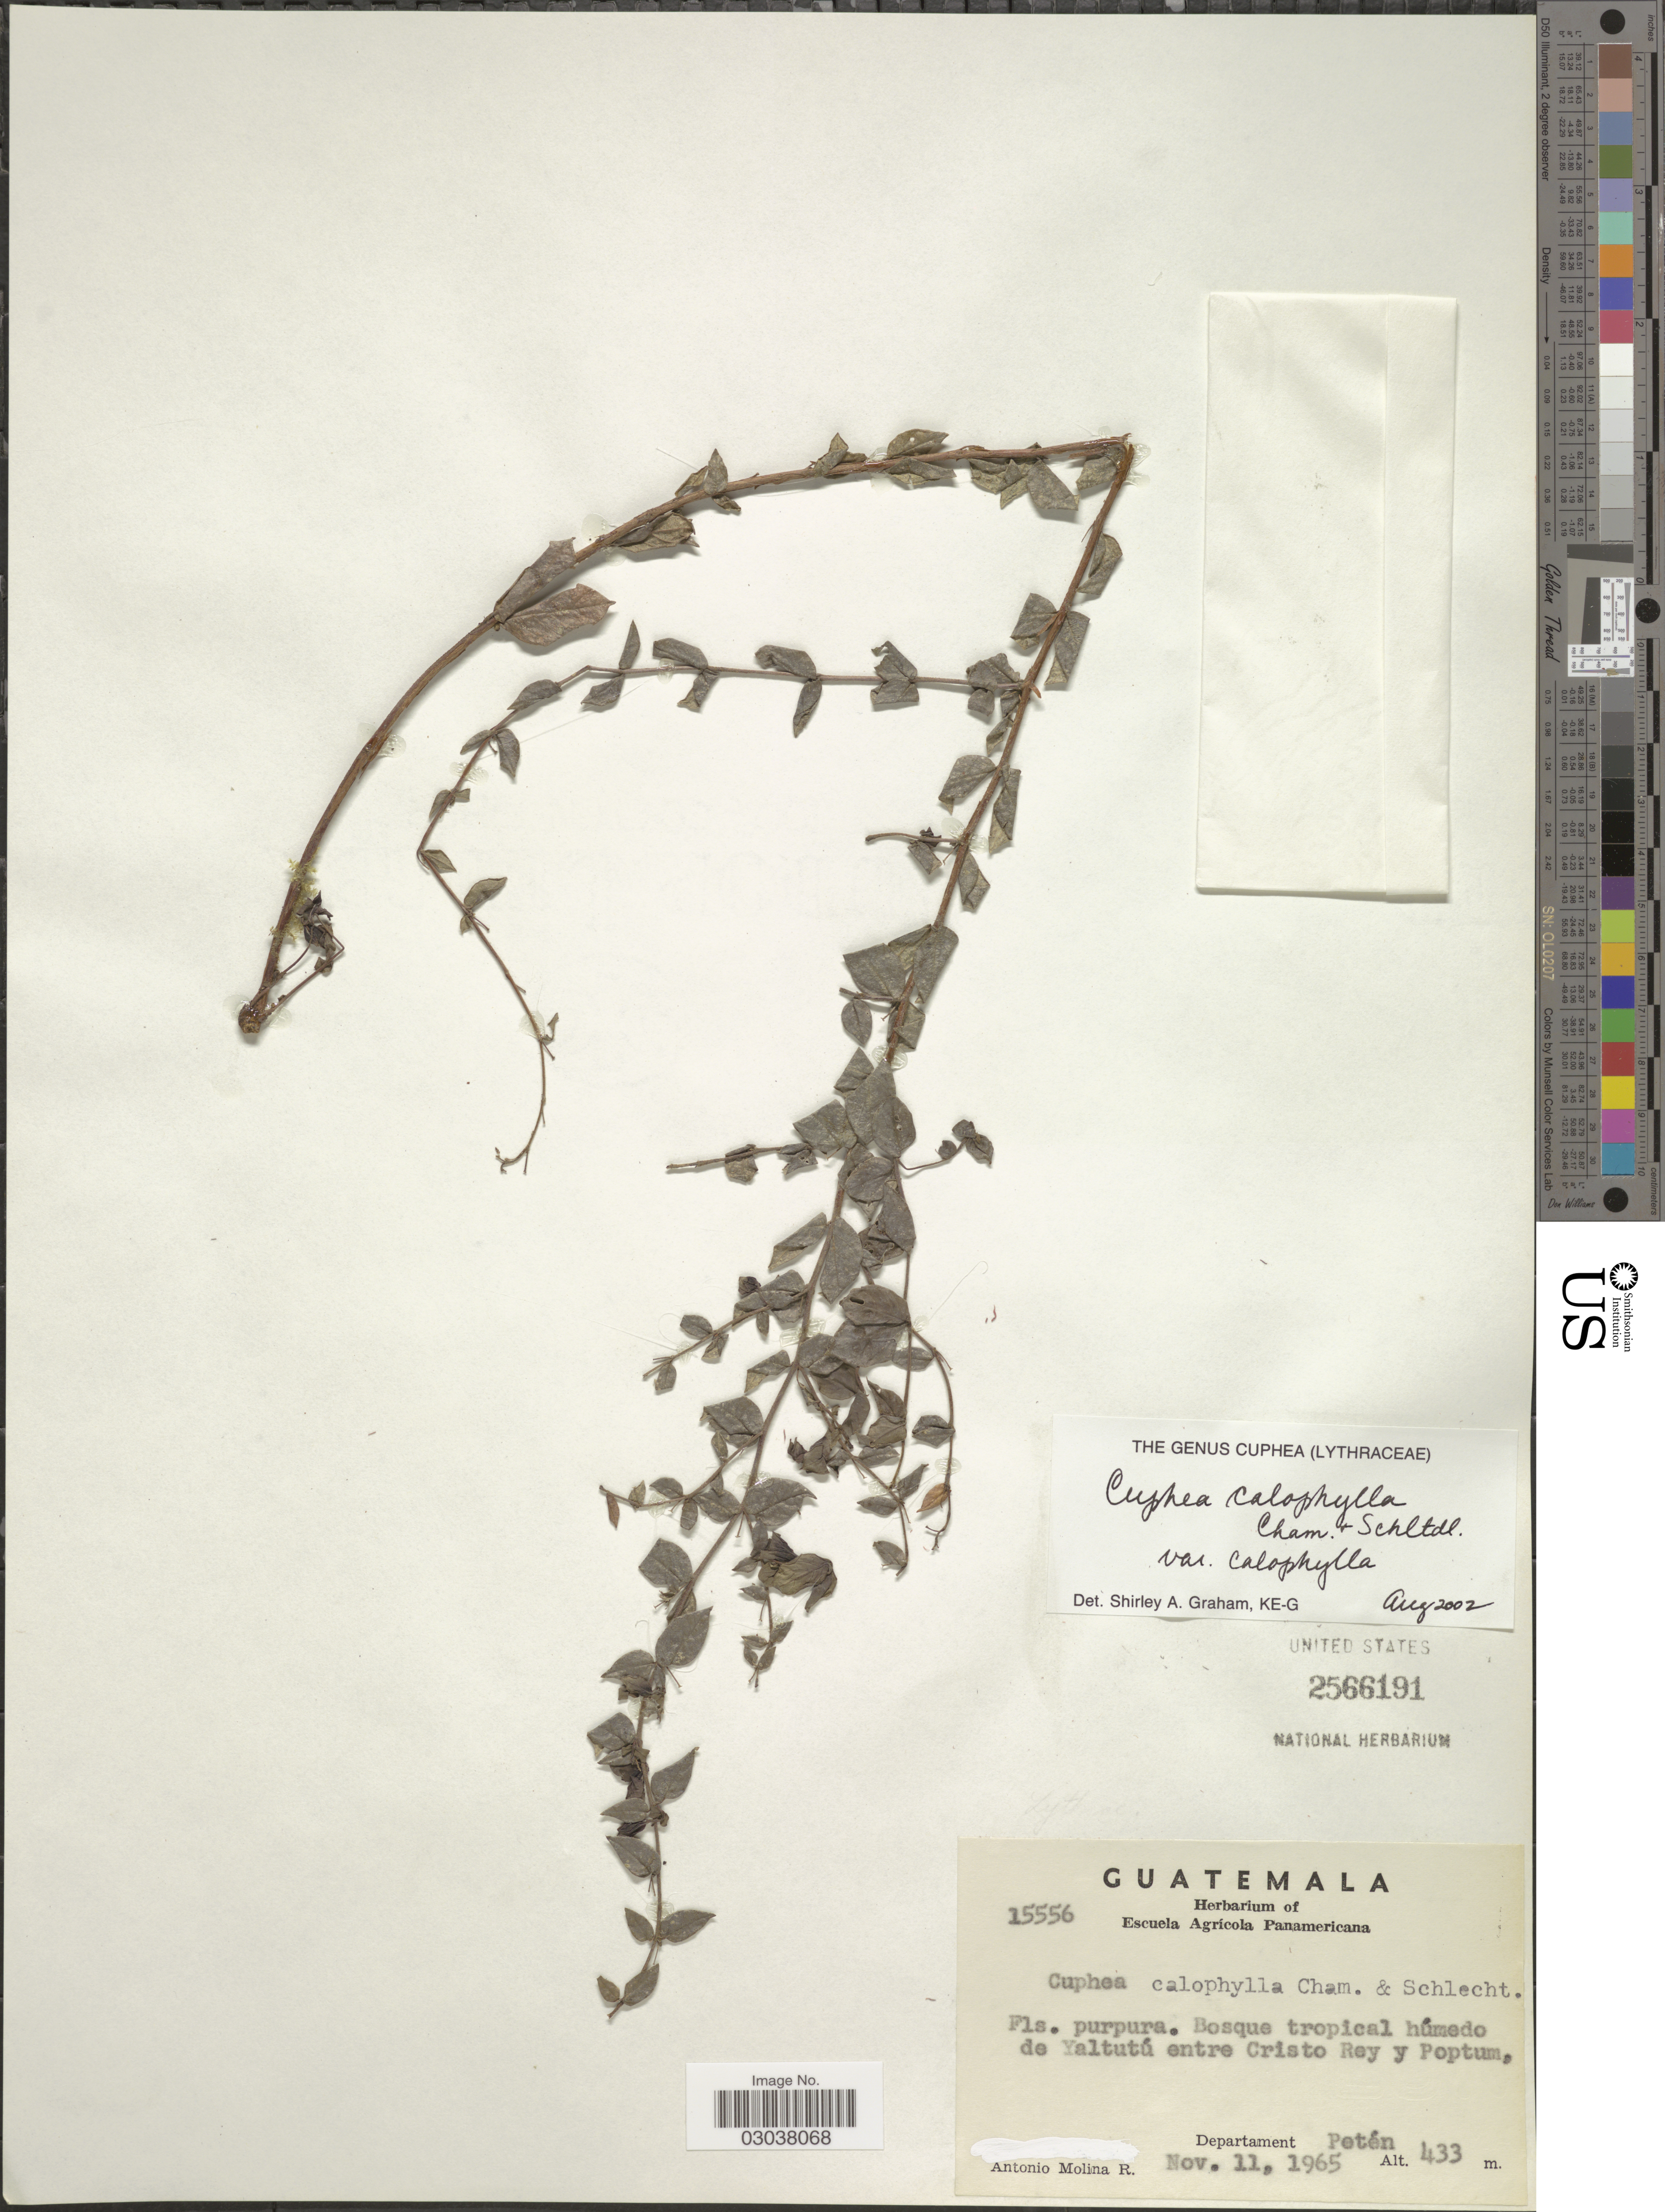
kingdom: Plantae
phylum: Tracheophyta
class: Magnoliopsida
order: Myrtales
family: Lythraceae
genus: Cuphea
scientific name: Cuphea calophylla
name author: Cham. & Schltdl.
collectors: A. Molina R.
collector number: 15556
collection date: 1965-11-11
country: Guatemala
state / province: El Petén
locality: Yaltutú entre Cristo Rey y Poptum, Departament Petén.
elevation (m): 433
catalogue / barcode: US 2566191